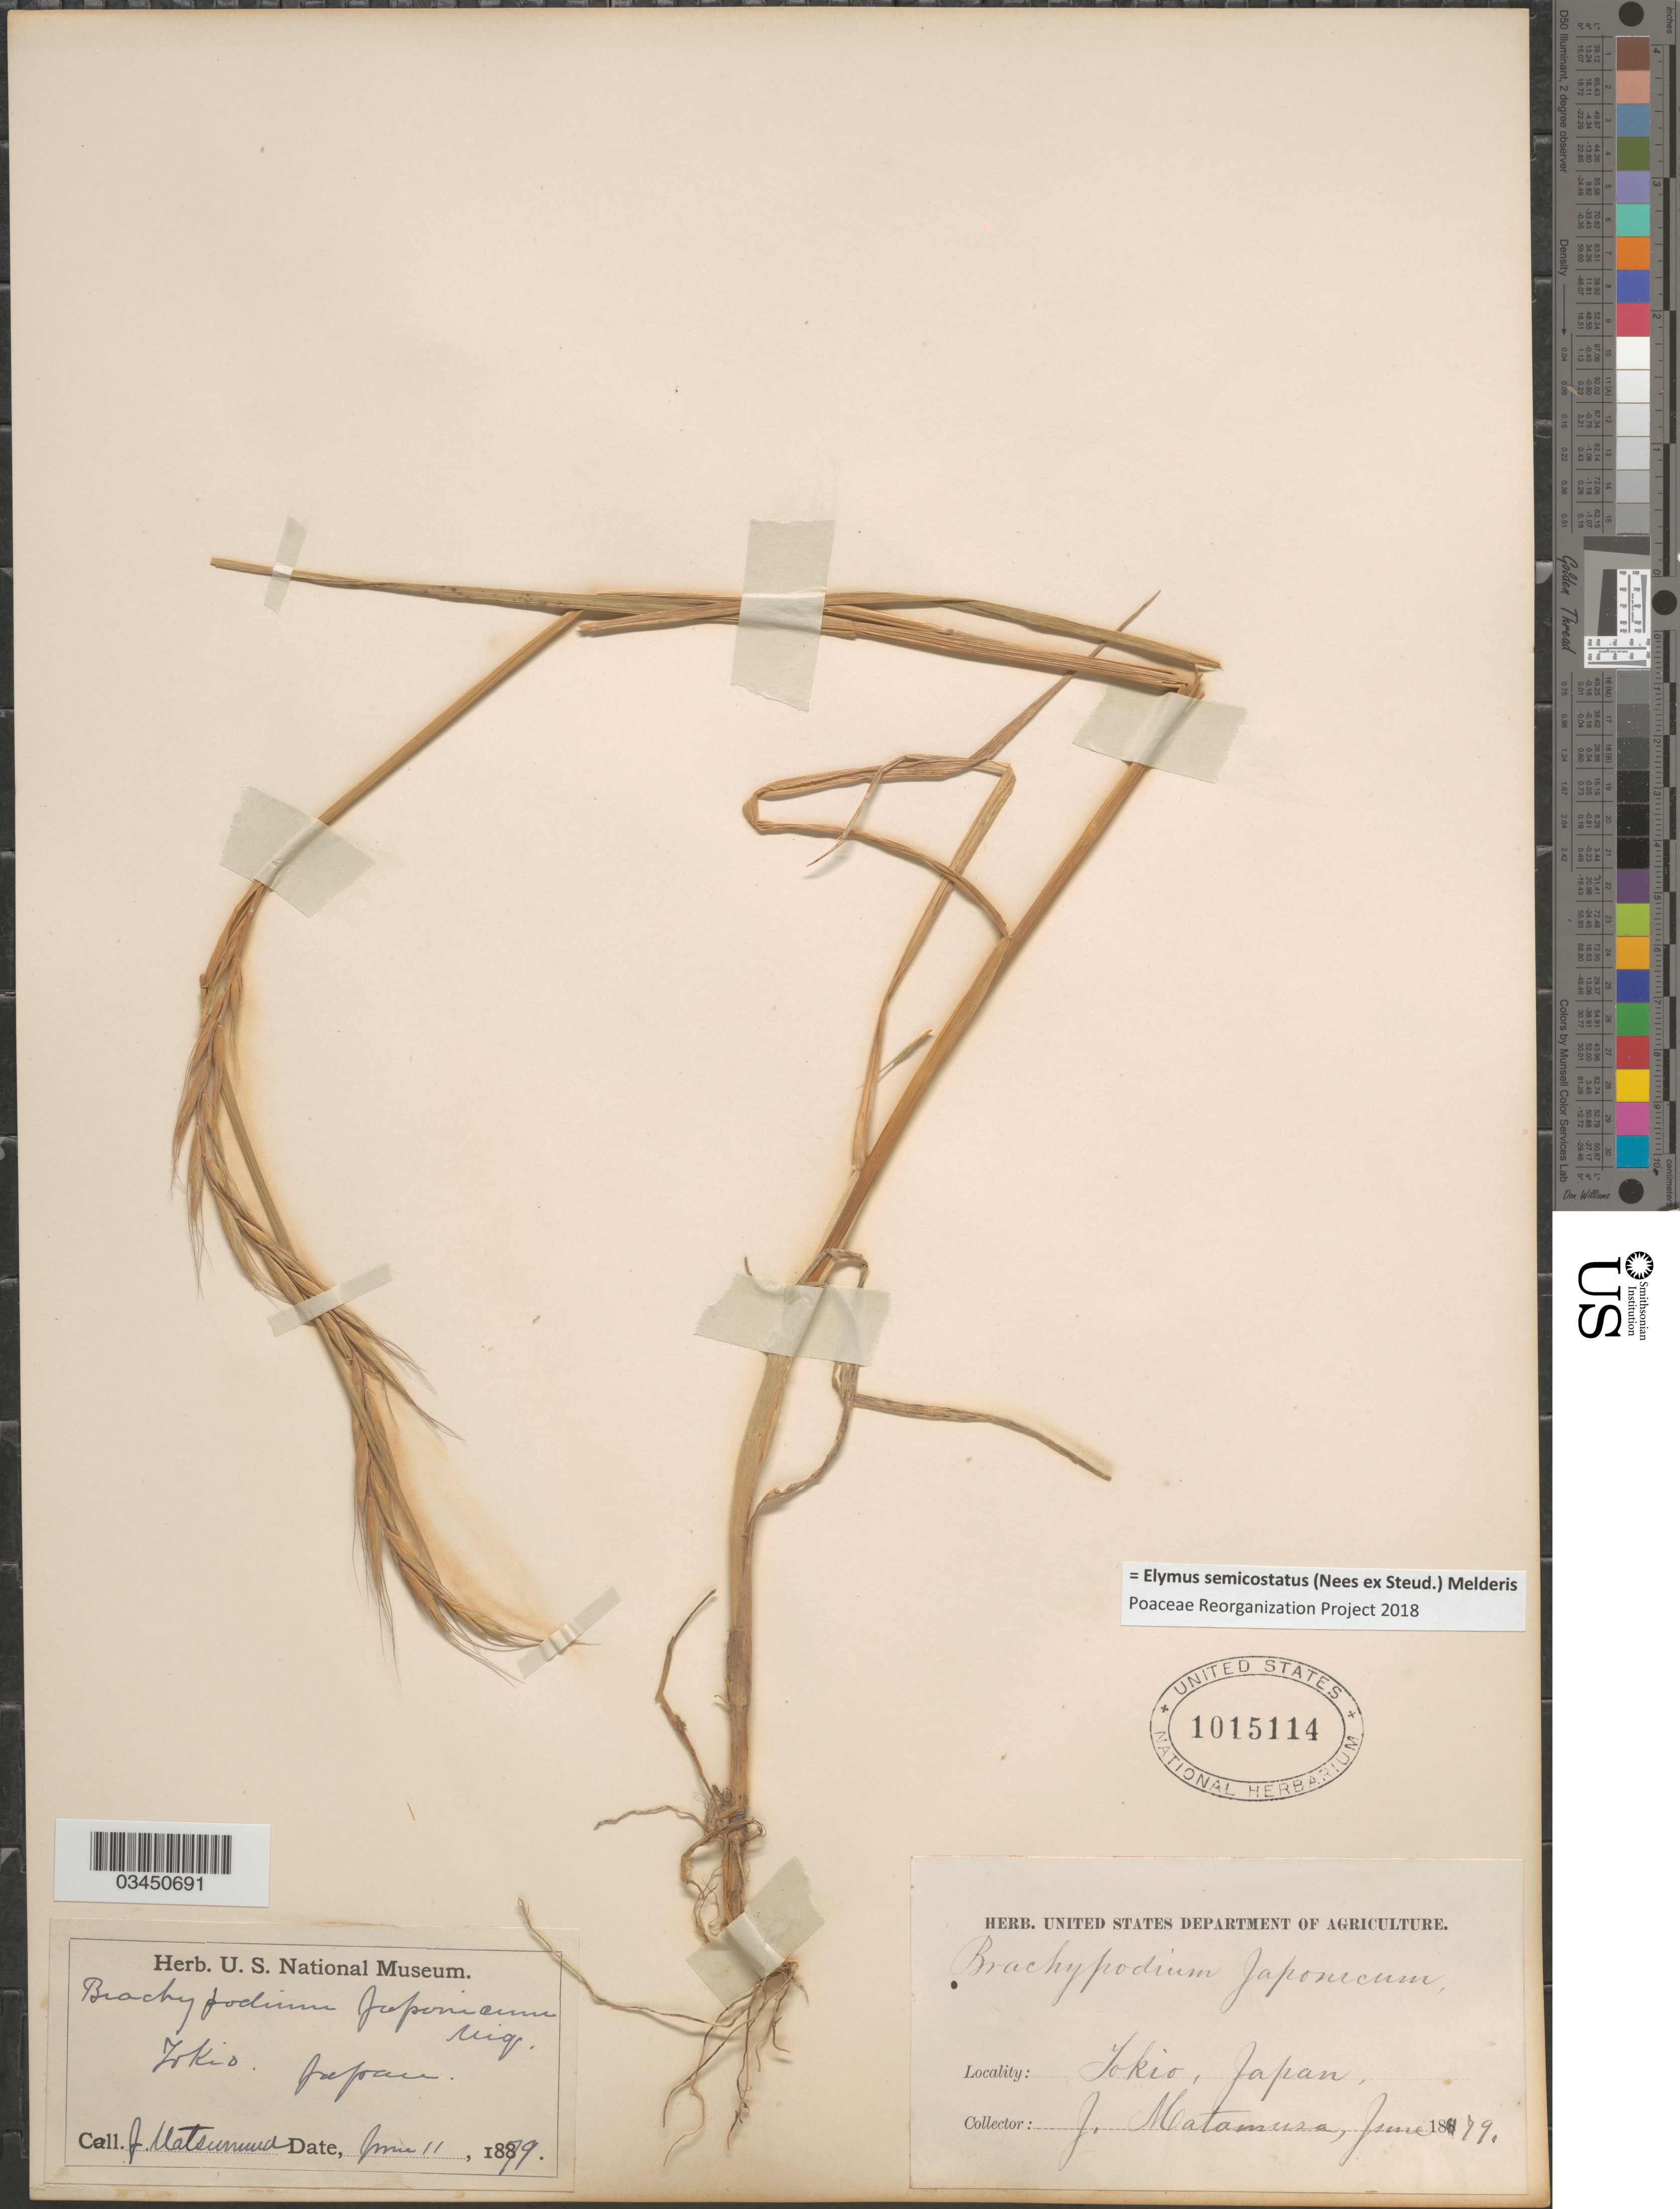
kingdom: Plantae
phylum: Tracheophyta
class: Liliopsida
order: Poales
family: Poaceae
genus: Elymus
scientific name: Elymus semicostatus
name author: (Nees ex Steud.) Melderis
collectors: J. Matsumura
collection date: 1879-06-11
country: Japan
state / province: Tokyo, Federal City of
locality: Tokio.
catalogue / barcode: US 1015114